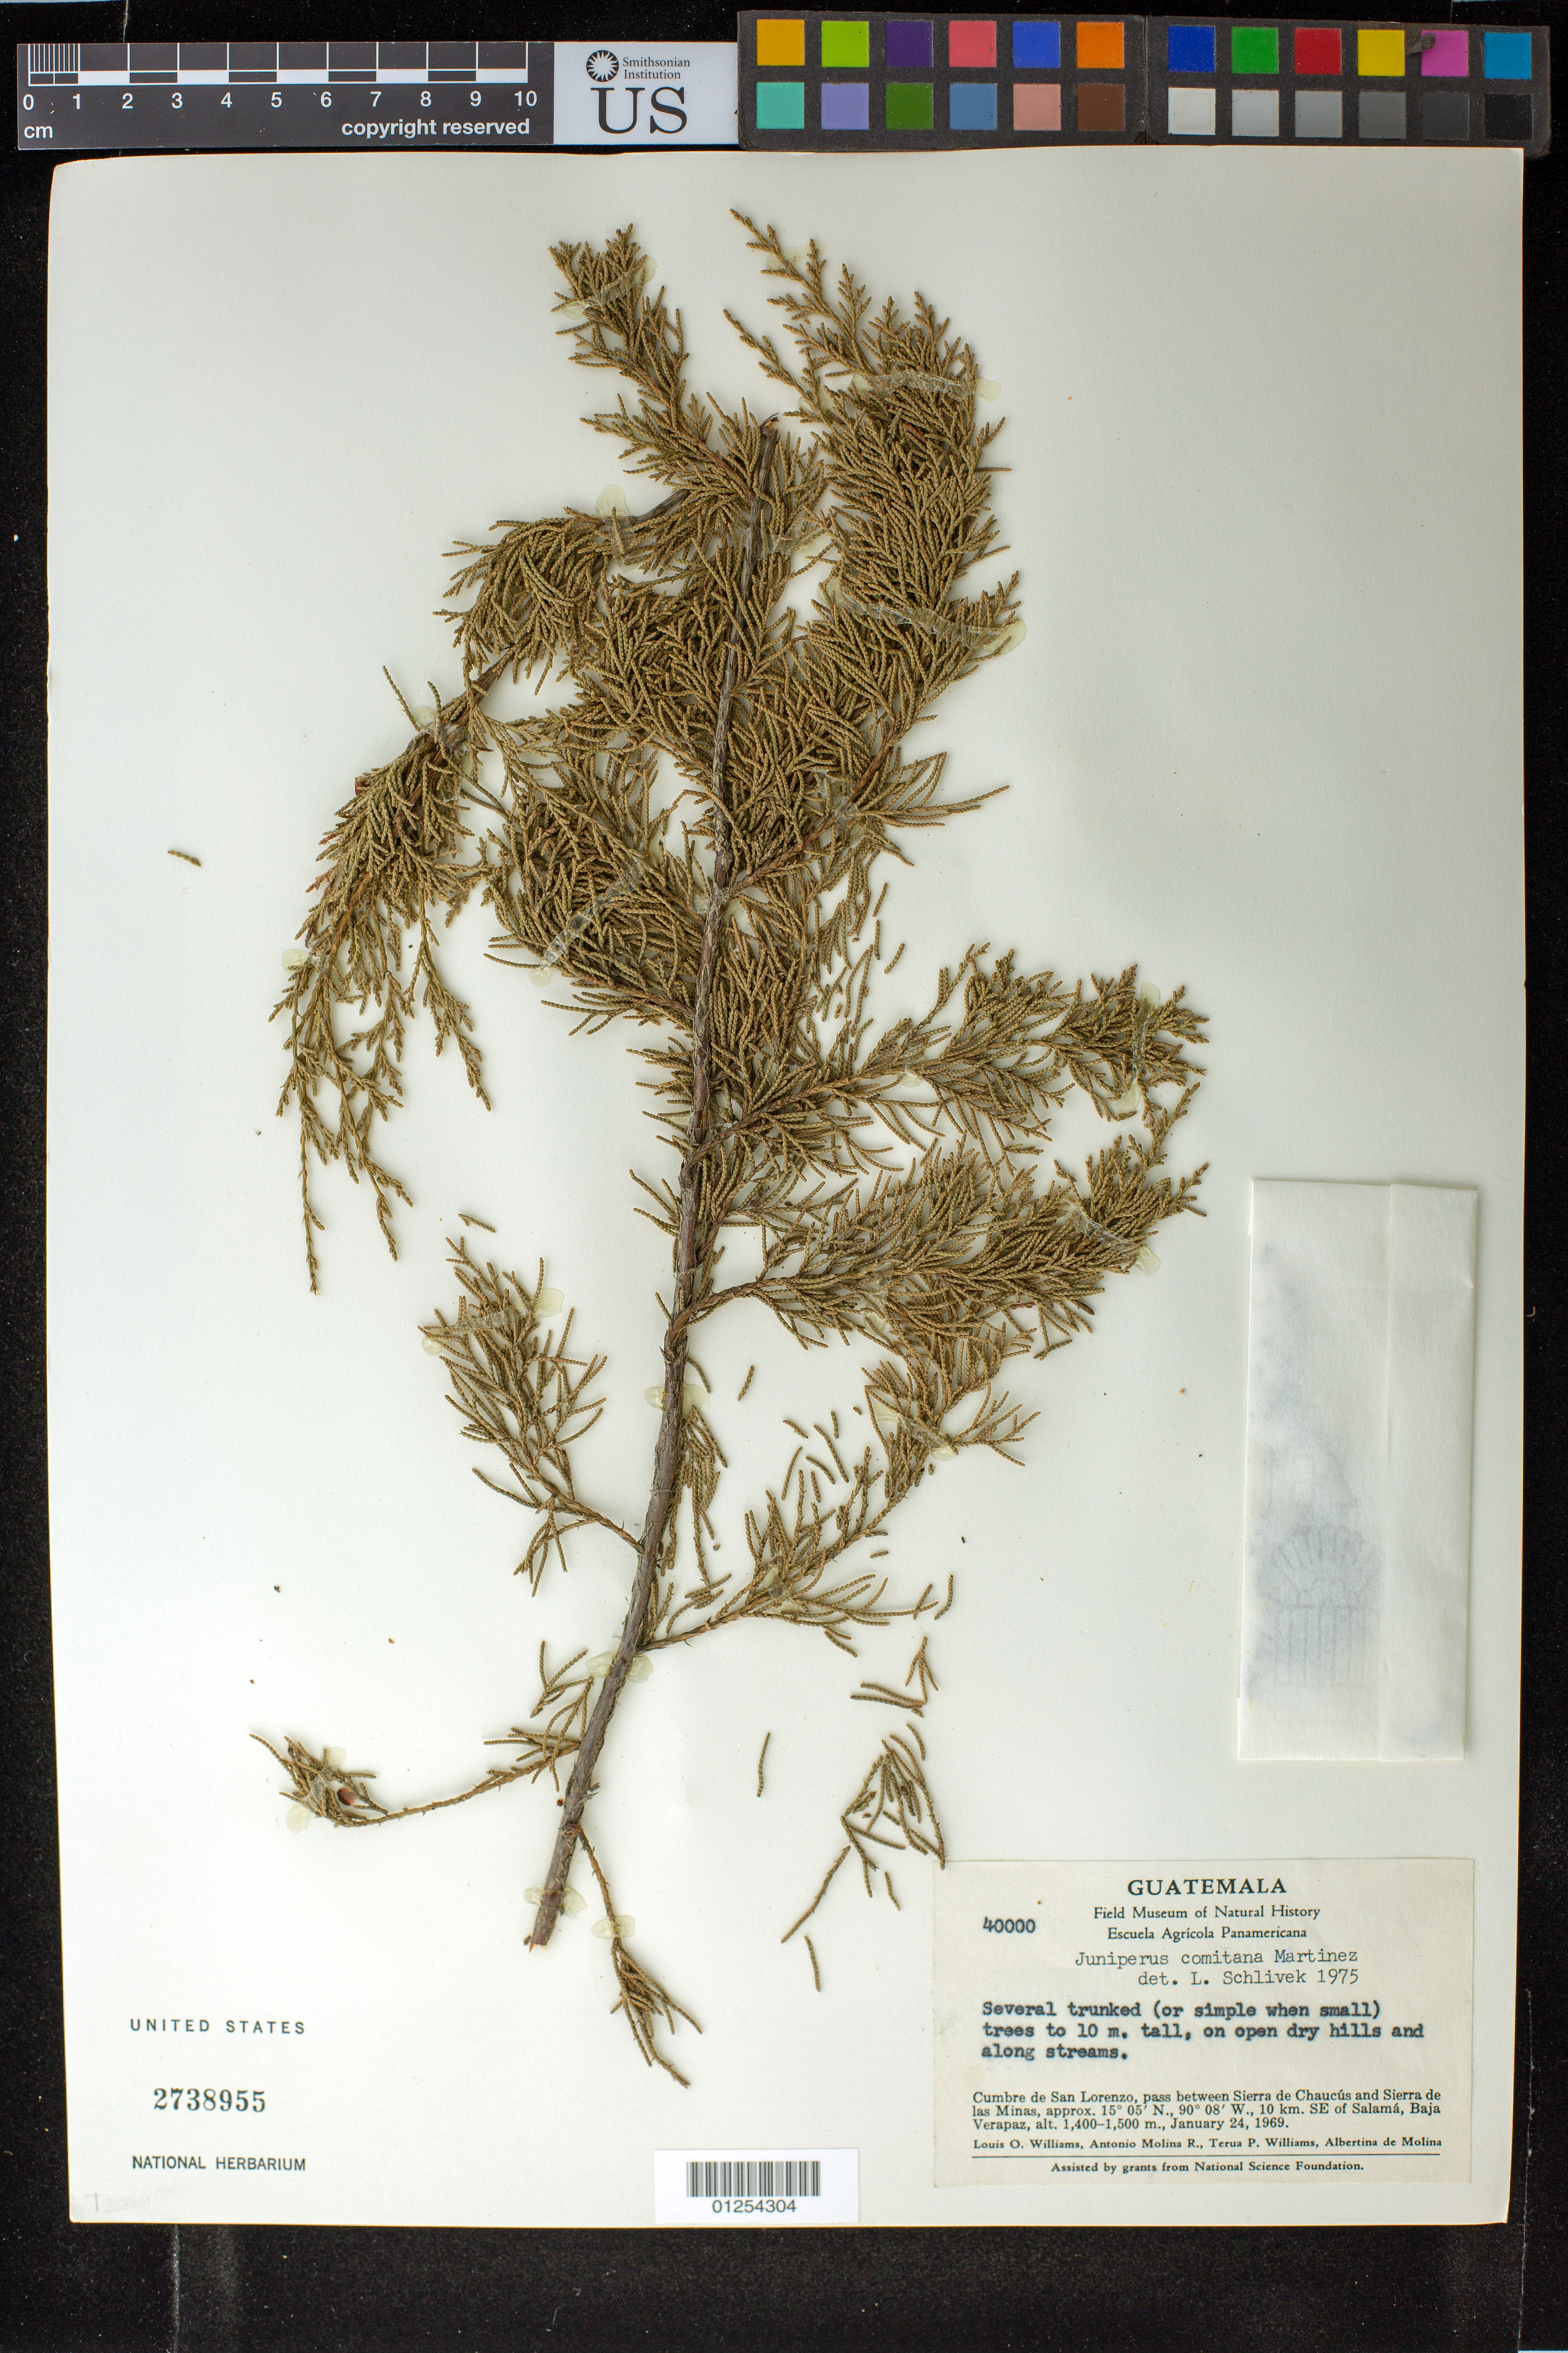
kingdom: Plantae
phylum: Tracheophyta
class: Pinopsida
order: Pinales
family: Cupressaceae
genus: Juniperus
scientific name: Juniperus comitana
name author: Martínez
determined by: Schlivek, L.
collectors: L. O. Williams, A. Molina R., T. P. Williams & A. R. Molina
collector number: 40000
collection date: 1969-01-24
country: Guatemala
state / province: Baja Verapaz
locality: On moist bank, Cumbre de San Lorenzo, pass between Sierra de Chaucús and Sierra de las Minas., 10 km SE of Salamá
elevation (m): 1400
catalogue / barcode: US 2738955